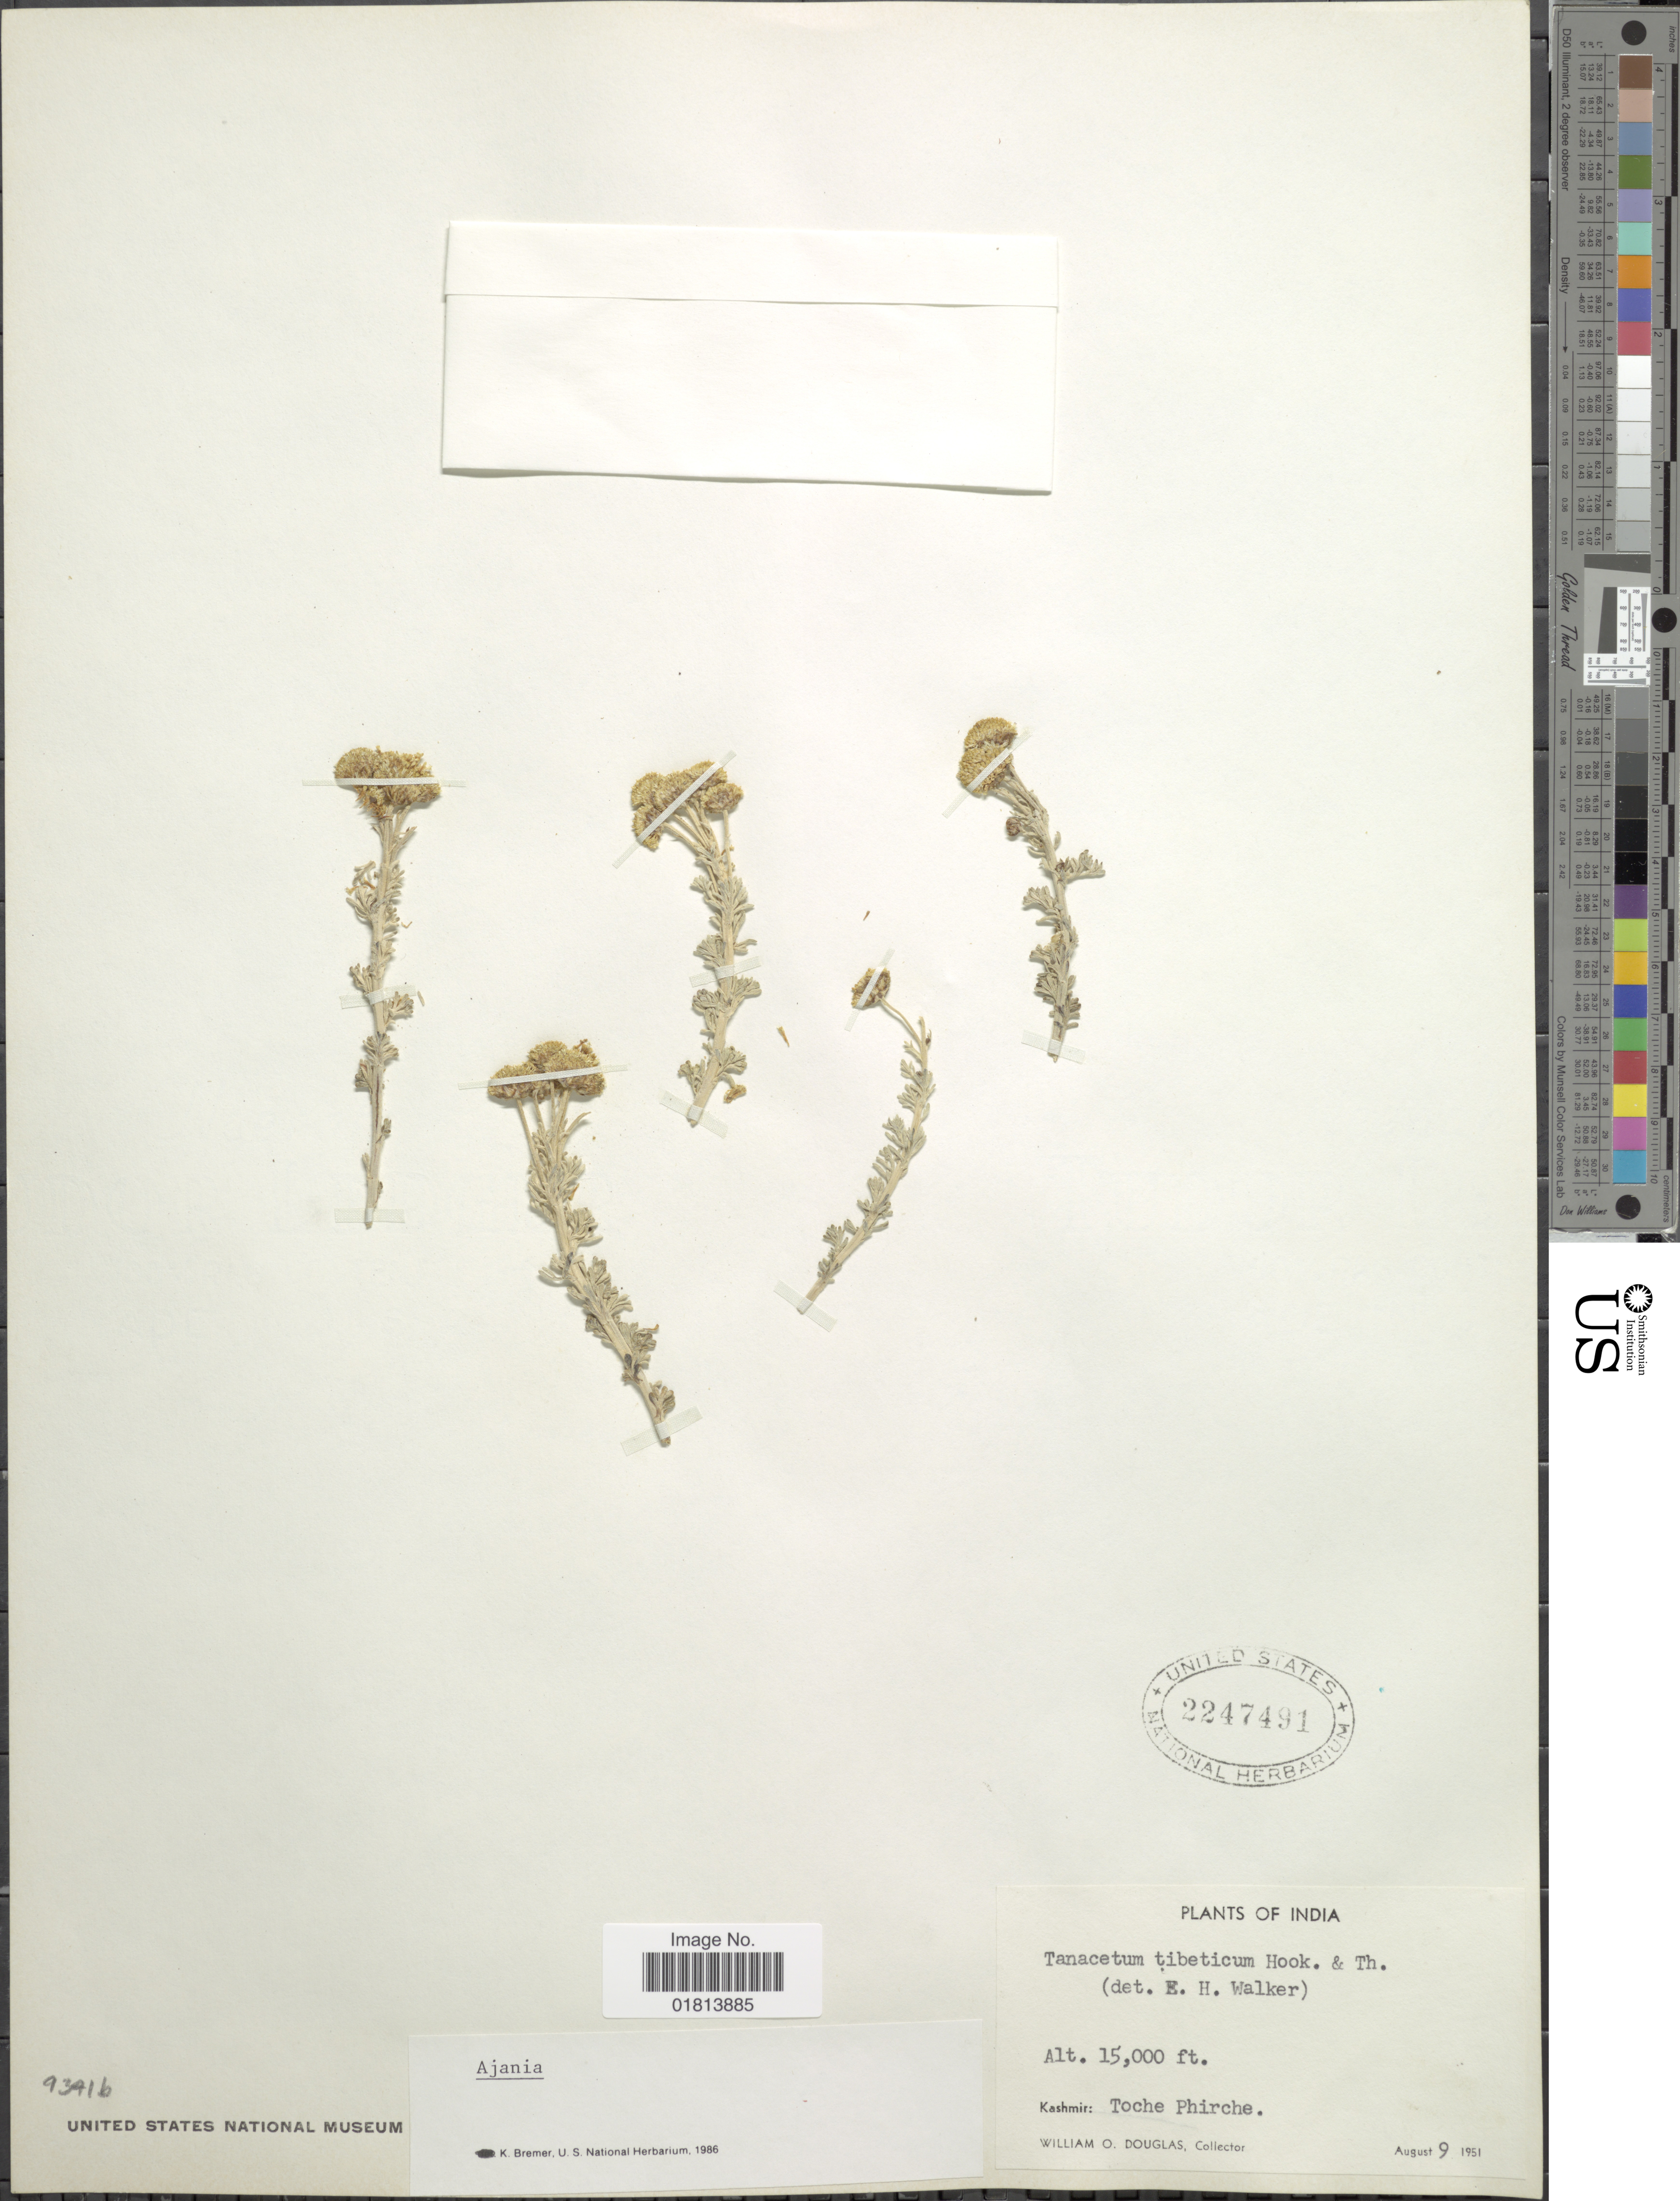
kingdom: Plantae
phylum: Tracheophyta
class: Magnoliopsida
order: Asterales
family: Asteraceae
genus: Ajania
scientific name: Ajania tibetica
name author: Hook. f. & Thomson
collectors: W. Douglas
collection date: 1951-08-09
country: India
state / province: Jammu and Kashmir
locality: Kashmir: Toche Phirche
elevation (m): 4572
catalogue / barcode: US 2247491